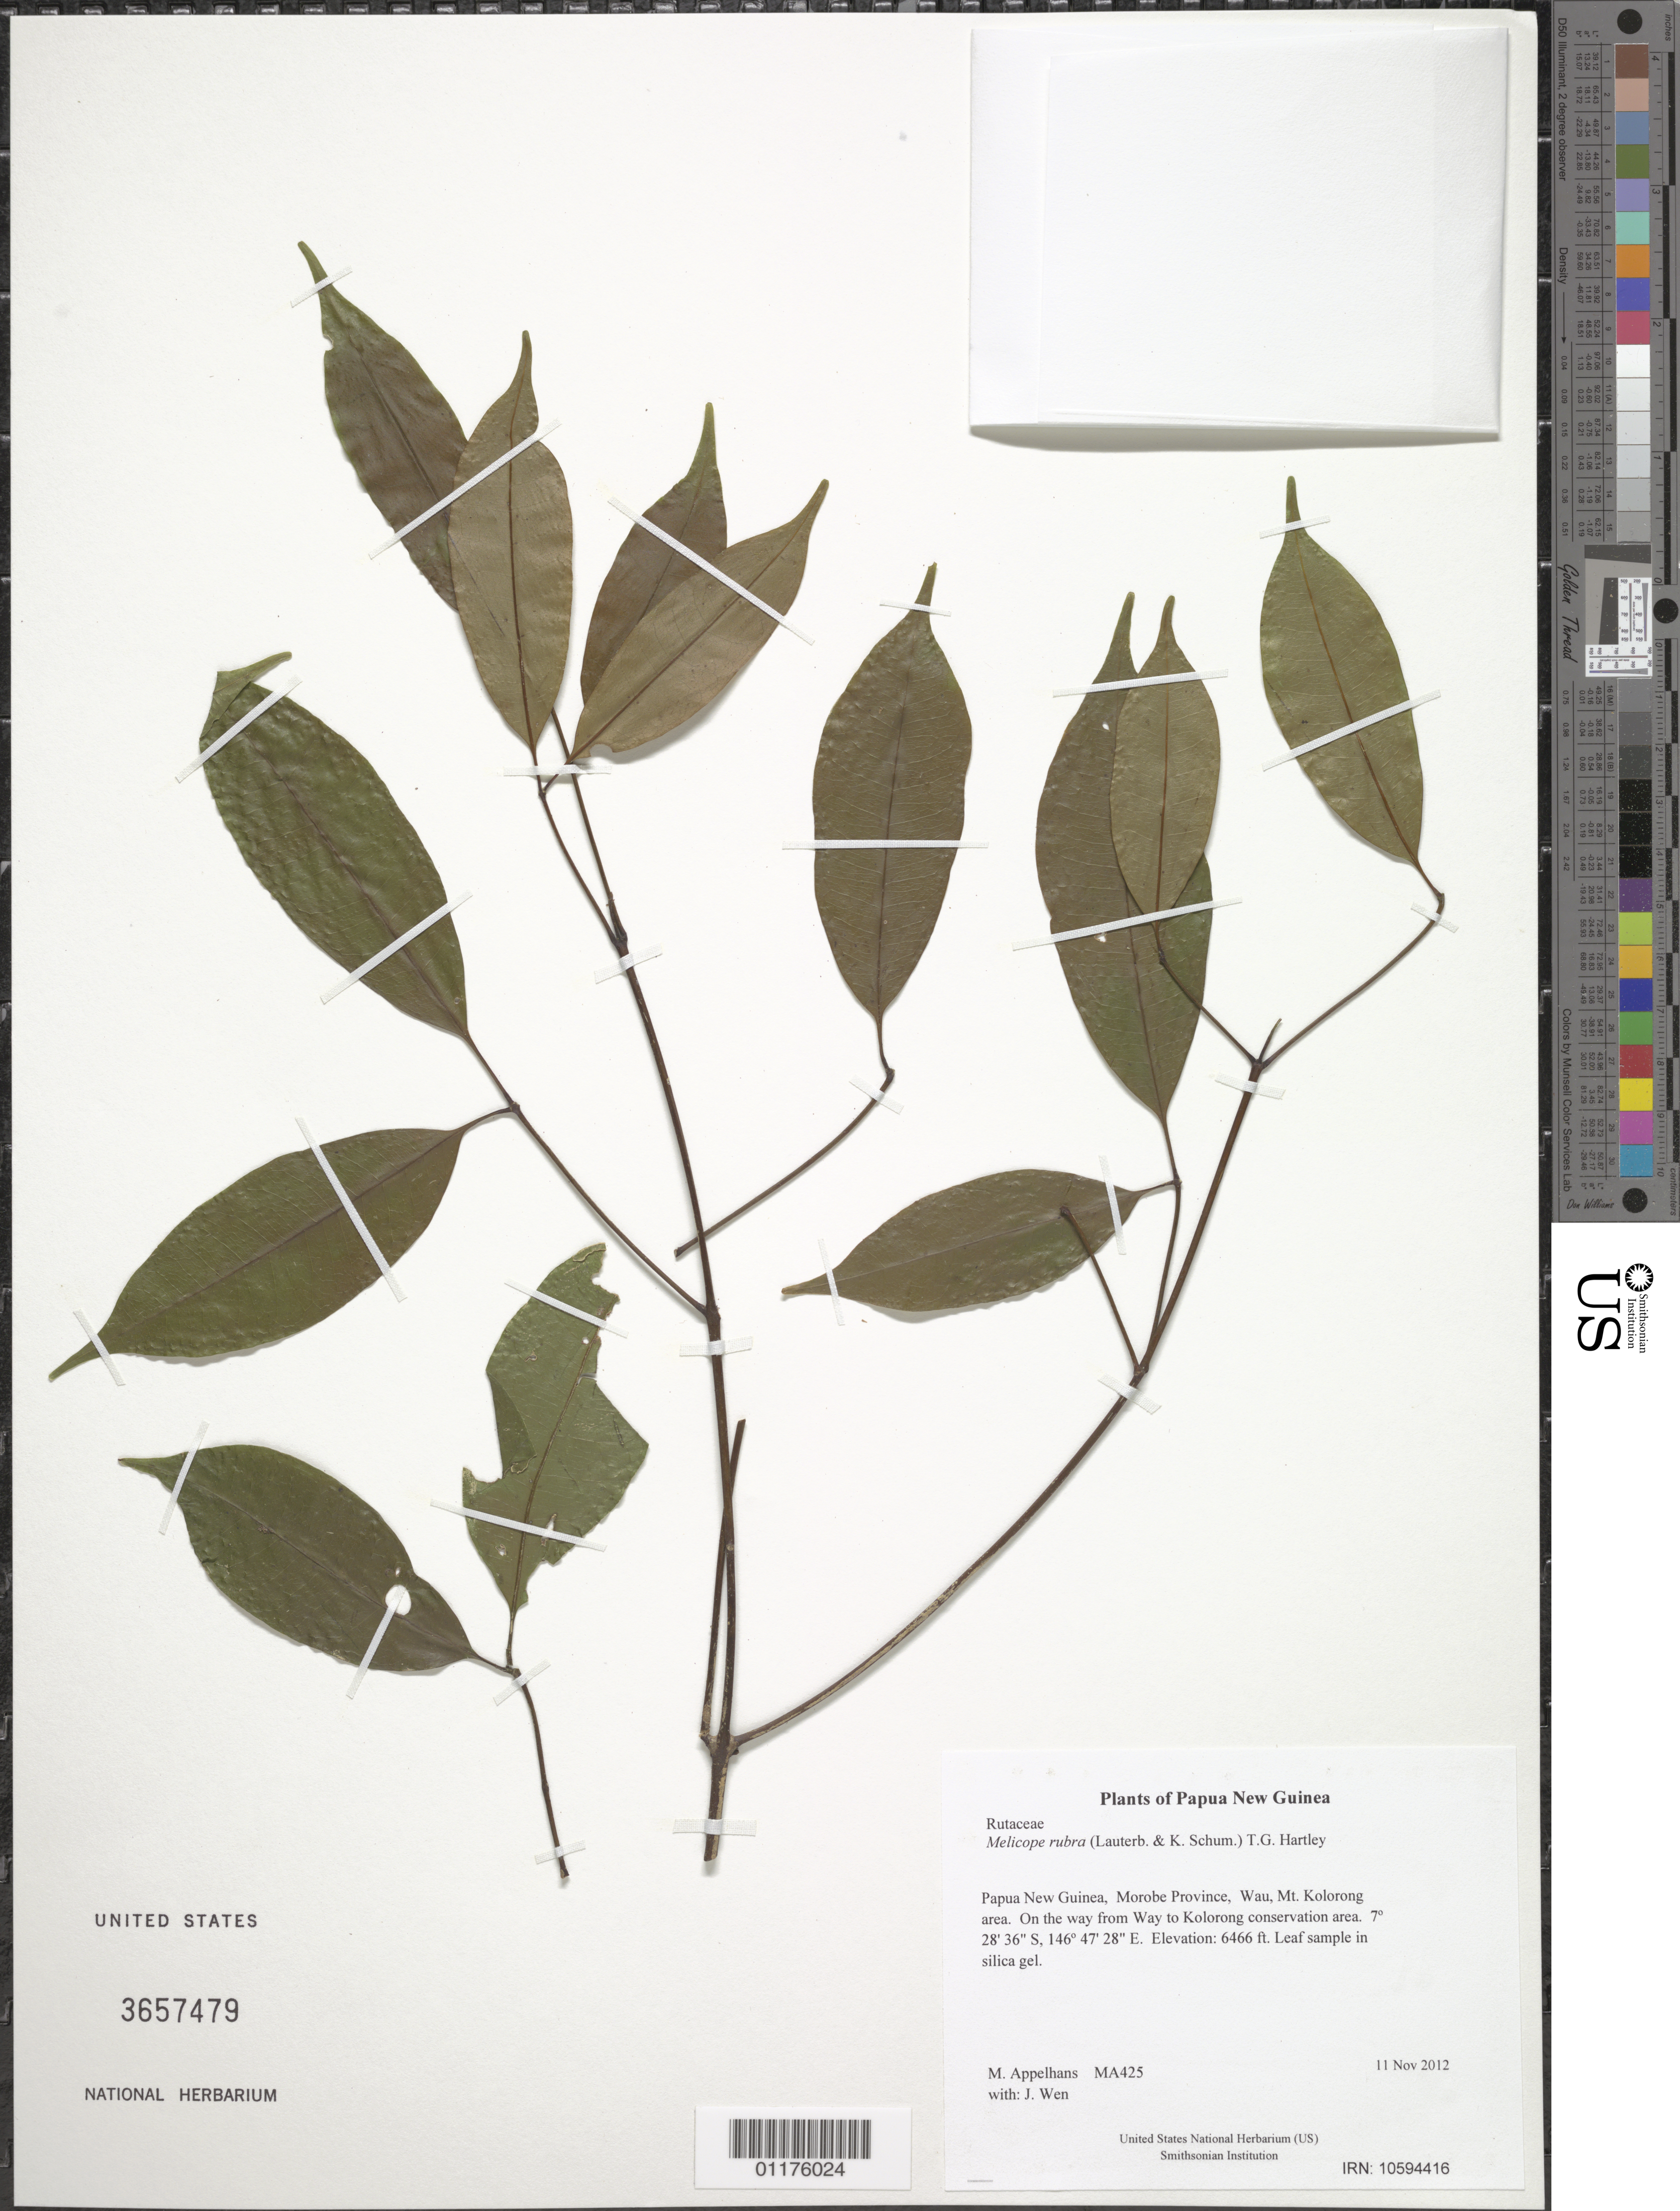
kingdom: Plantae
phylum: Tracheophyta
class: Magnoliopsida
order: Sapindales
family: Rutaceae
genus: Melicope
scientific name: Melicope rubra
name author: (Lauterb. & K. Schum.) T.G. Hartley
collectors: J. Wen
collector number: MA425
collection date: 2012-11-11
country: Papua New Guinea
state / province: Morobe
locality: Wau, Mt. Kolorong area. On the way from Way to Kolorong conservation area.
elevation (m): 1971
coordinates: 7 28.600 S, 146 47.468 E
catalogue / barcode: US 3657479